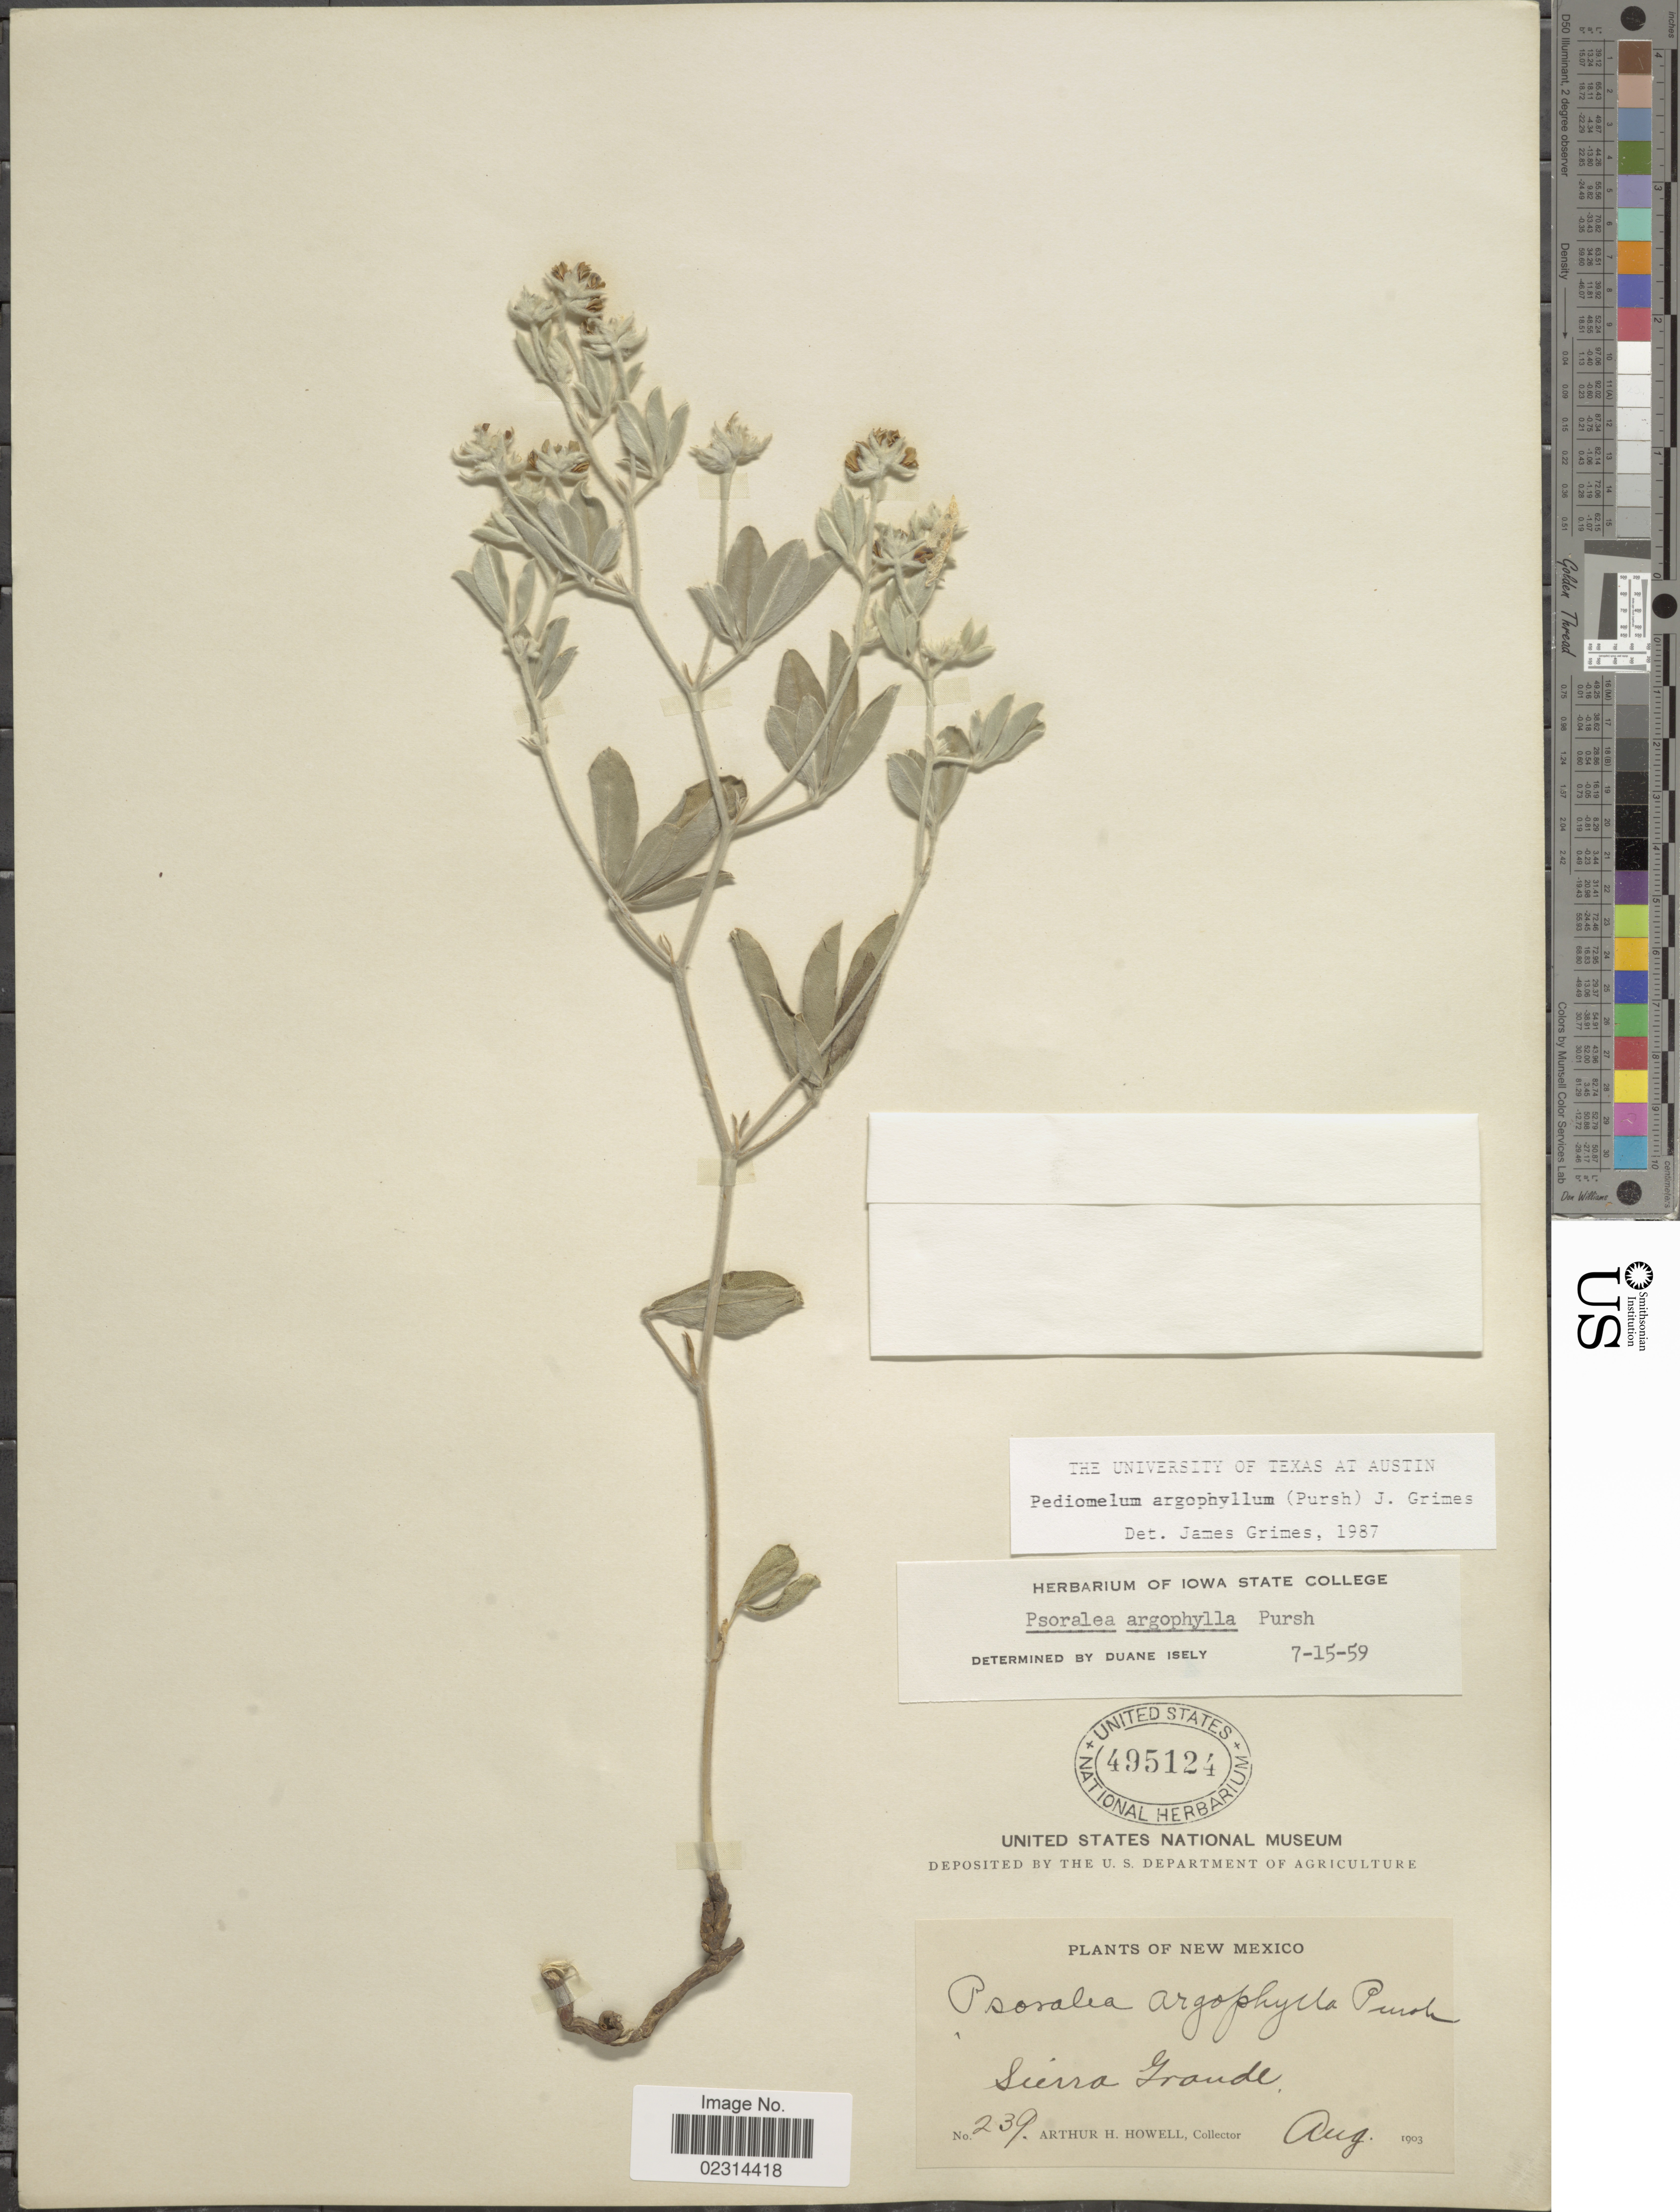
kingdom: Plantae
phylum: Tracheophyta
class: Magnoliopsida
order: Fabales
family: Fabaceae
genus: Pediomelum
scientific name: Pediomelum argophyllum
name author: (Pursh) J.W. Grimes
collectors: A. H. Howell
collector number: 239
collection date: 1903-08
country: United States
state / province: New Mexico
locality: Sierra Grande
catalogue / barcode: US 495124